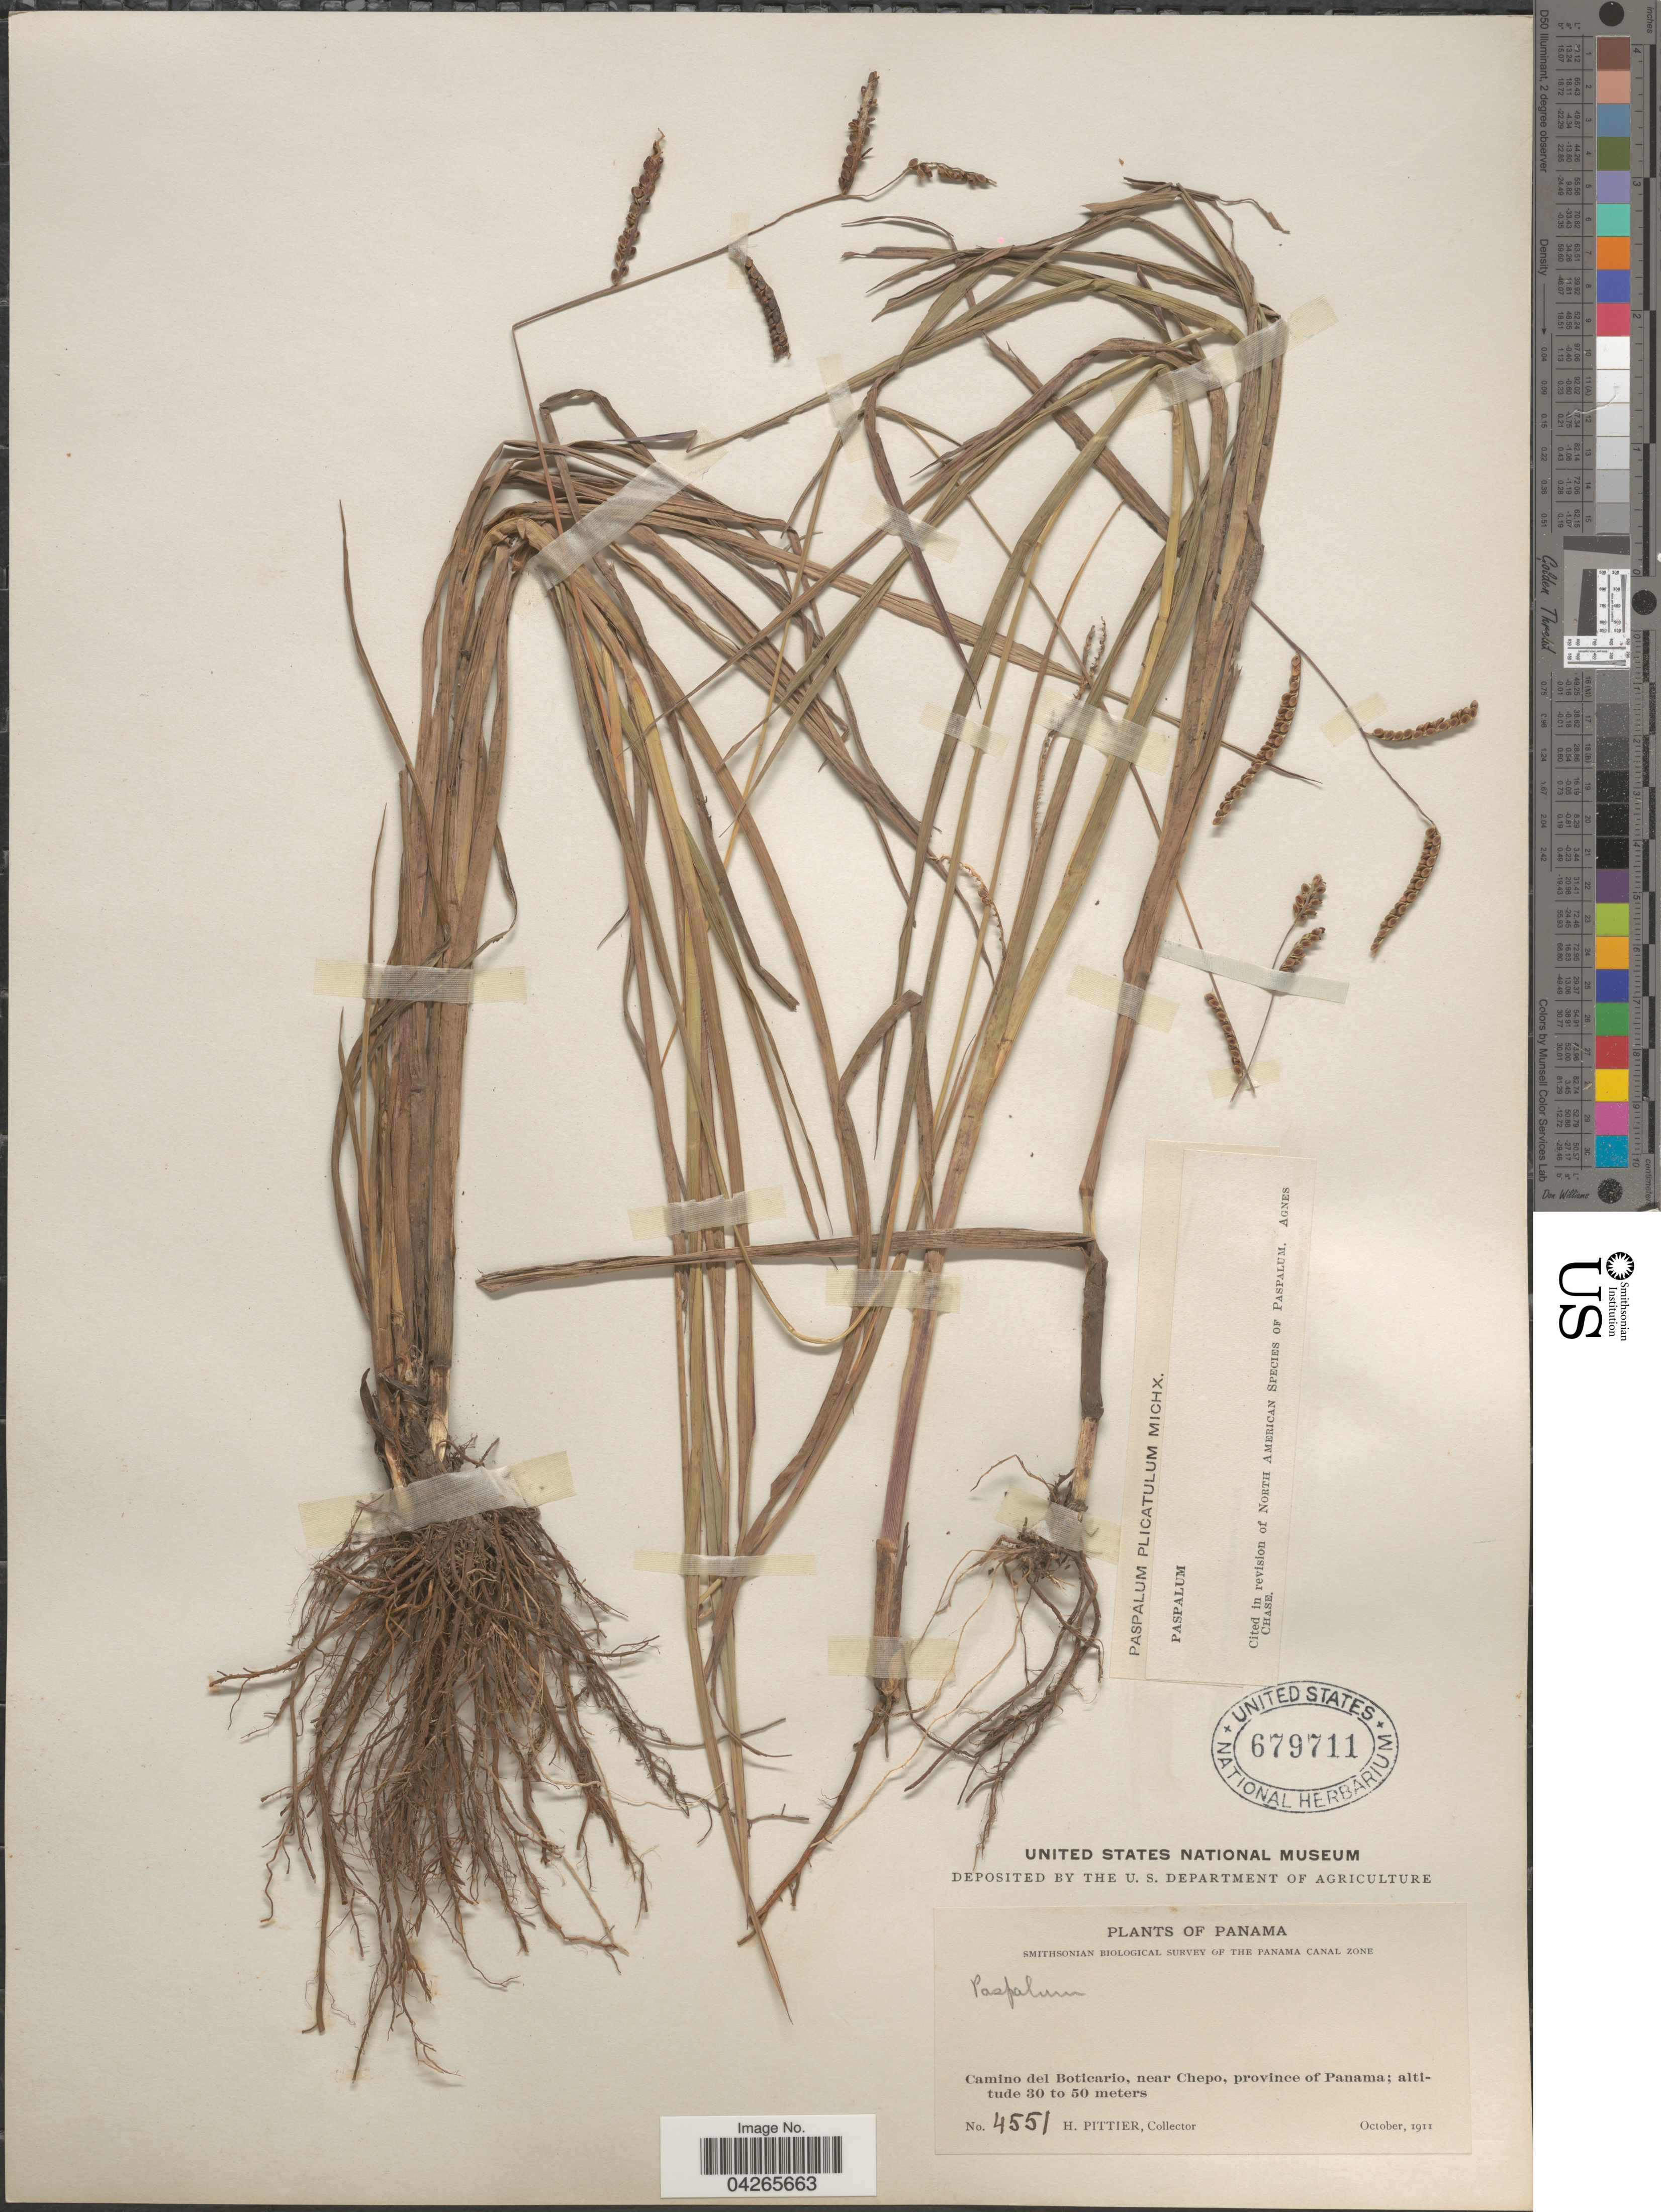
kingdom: Plantae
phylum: Tracheophyta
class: Liliopsida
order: Poales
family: Poaceae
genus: Paspalum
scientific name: Paspalum plicatulum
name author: Michx.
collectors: H. F. Pittier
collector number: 4551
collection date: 1911-10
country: Panama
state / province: Panamá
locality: Smithsonian Biological Survey of the Panama Canal Zone. Camino del Boticario, near Chepo.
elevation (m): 30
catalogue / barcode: US 679711